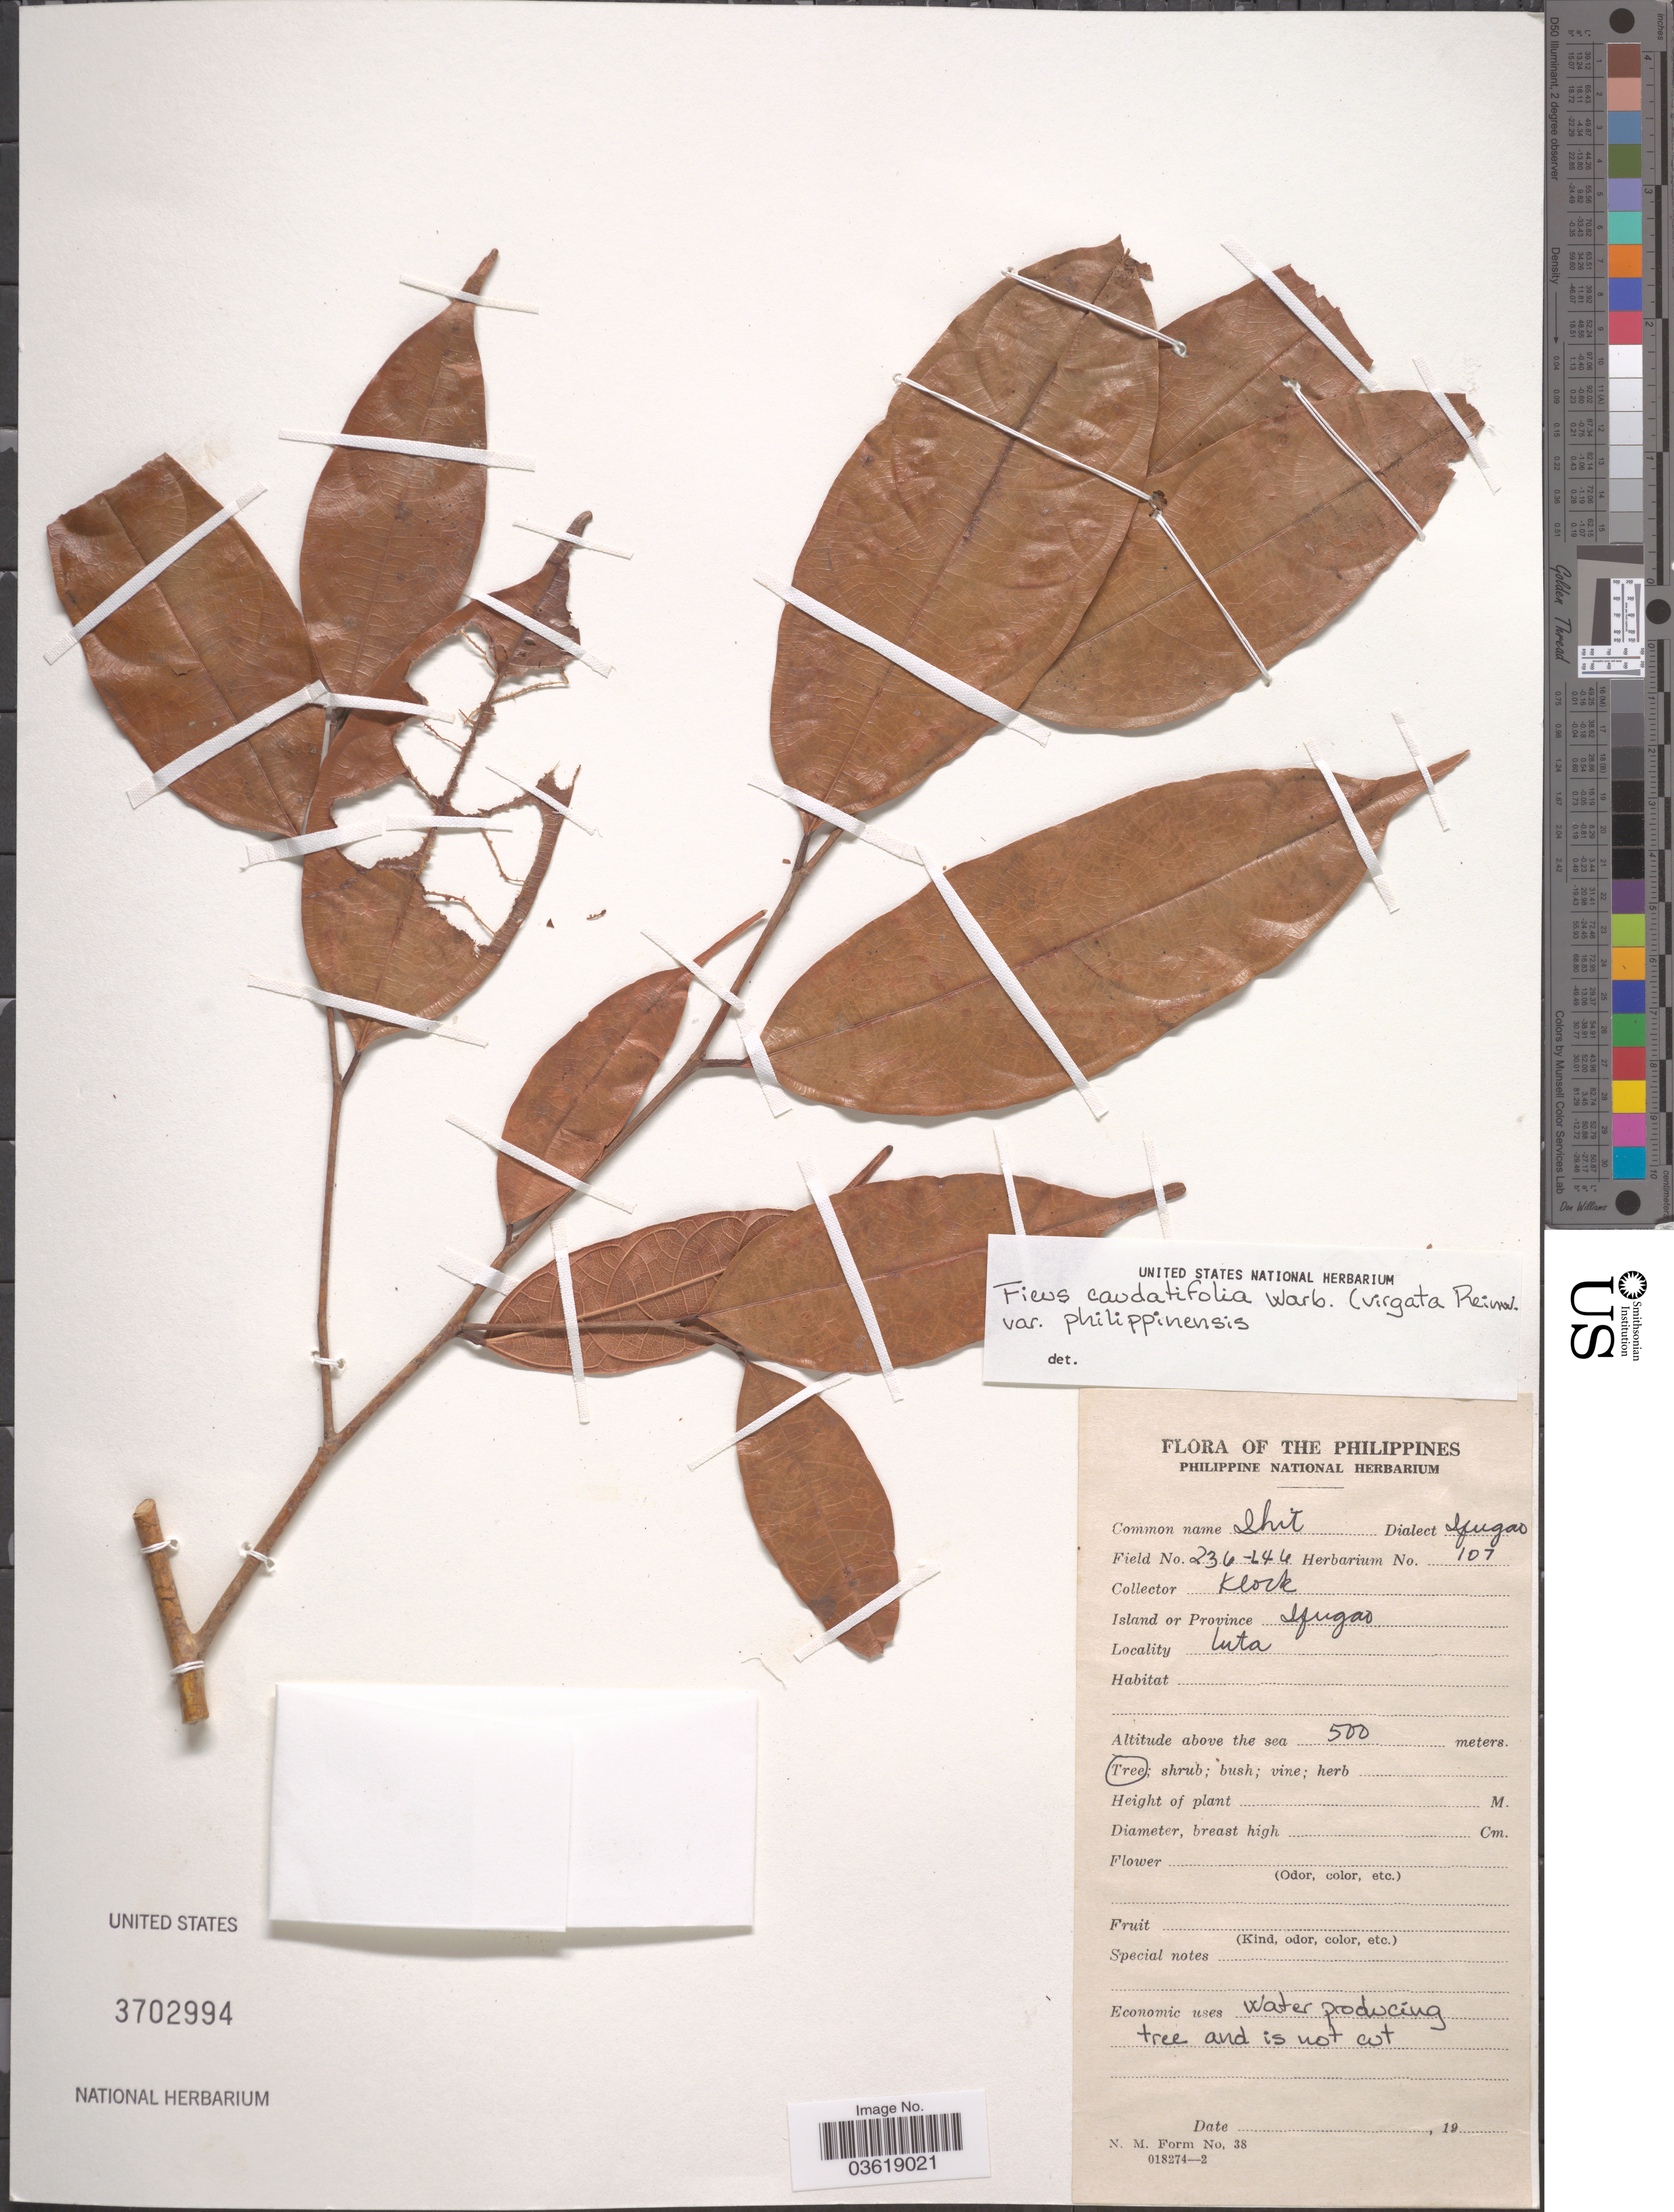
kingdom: Plantae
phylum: Tracheophyta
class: Magnoliopsida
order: Rosales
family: Moraceae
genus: Ficus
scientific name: Ficus heteropleura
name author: Blume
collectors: Klock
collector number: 236-244/107*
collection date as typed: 19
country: Philippines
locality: Island or Province Ifugao. Luta.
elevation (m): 500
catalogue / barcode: US 3702994